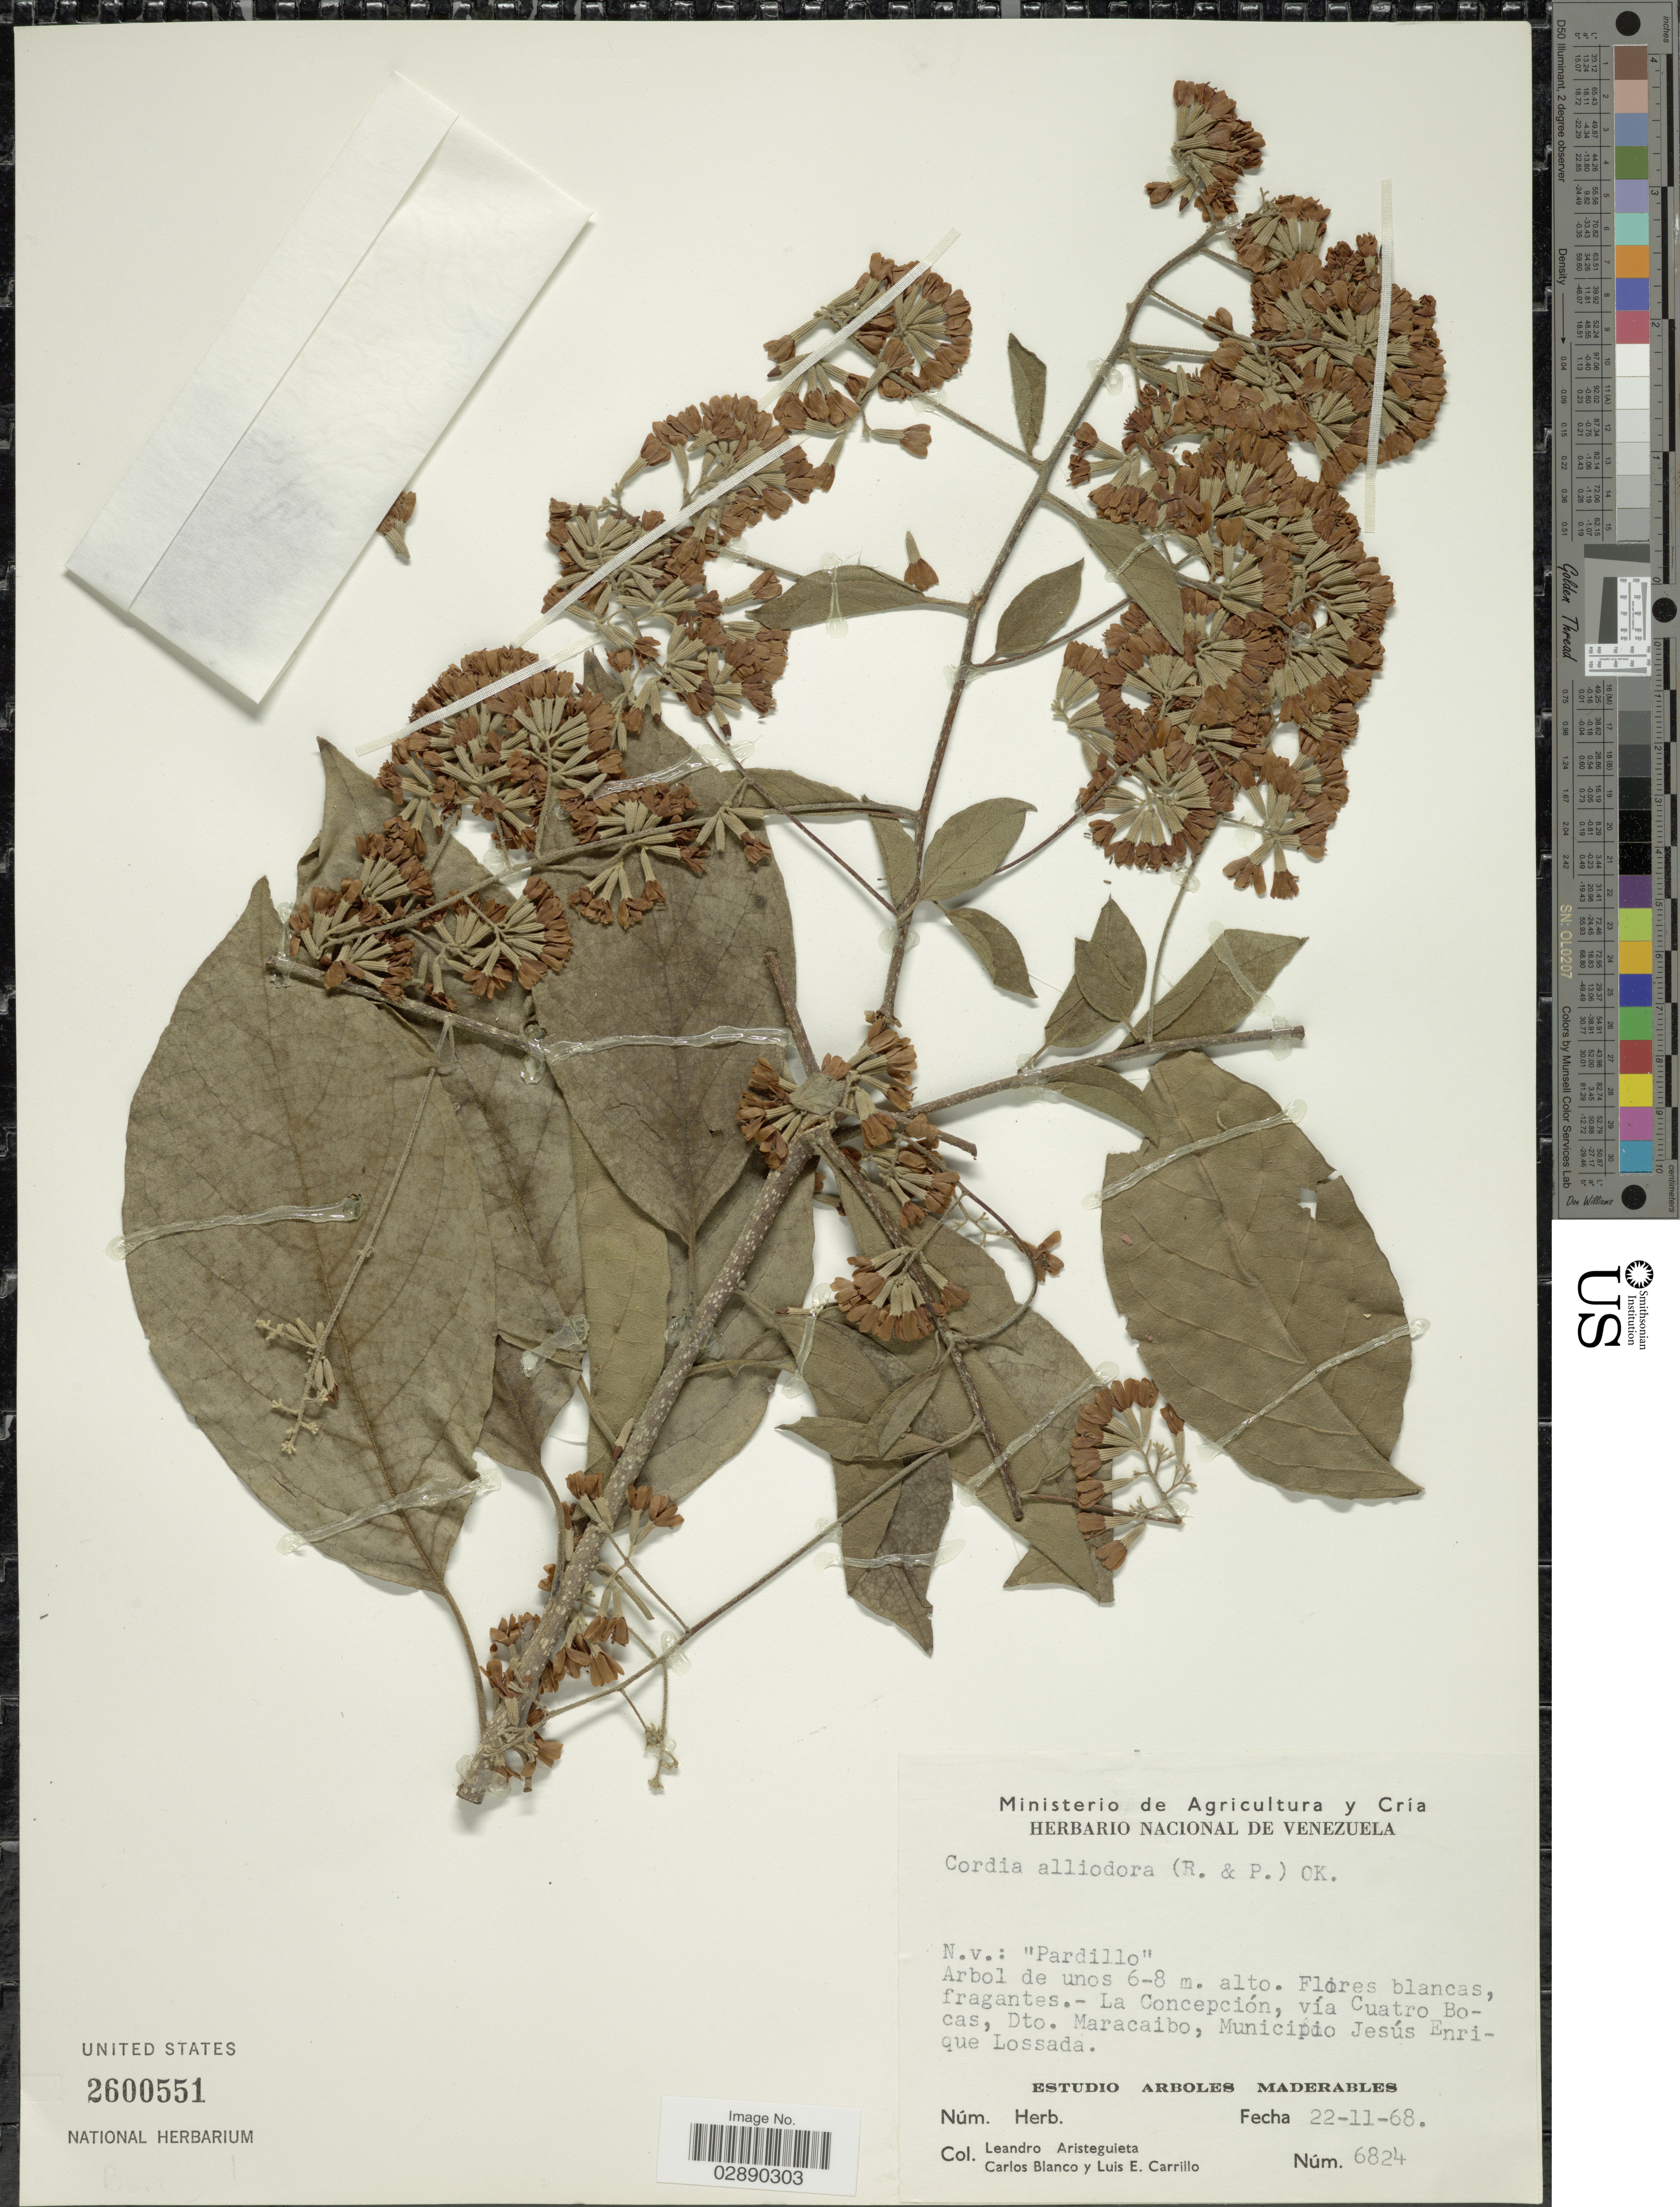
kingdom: Plantae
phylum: Tracheophyta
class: Magnoliopsida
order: Boraginales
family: Cordiaceae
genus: Cordia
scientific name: Cordia alliodora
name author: (Ruiz & Pav.) Oken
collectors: L. Aristeguieta, C. Blanco & L. Carrillo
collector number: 6824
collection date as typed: Transcribed d/m/y: 22/11/68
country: Venezuela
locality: La Concepción, vía Cuatro Bocas, Dto. Maracaibo, Municipio Jesús Enrique Lossada.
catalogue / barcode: US 2600551